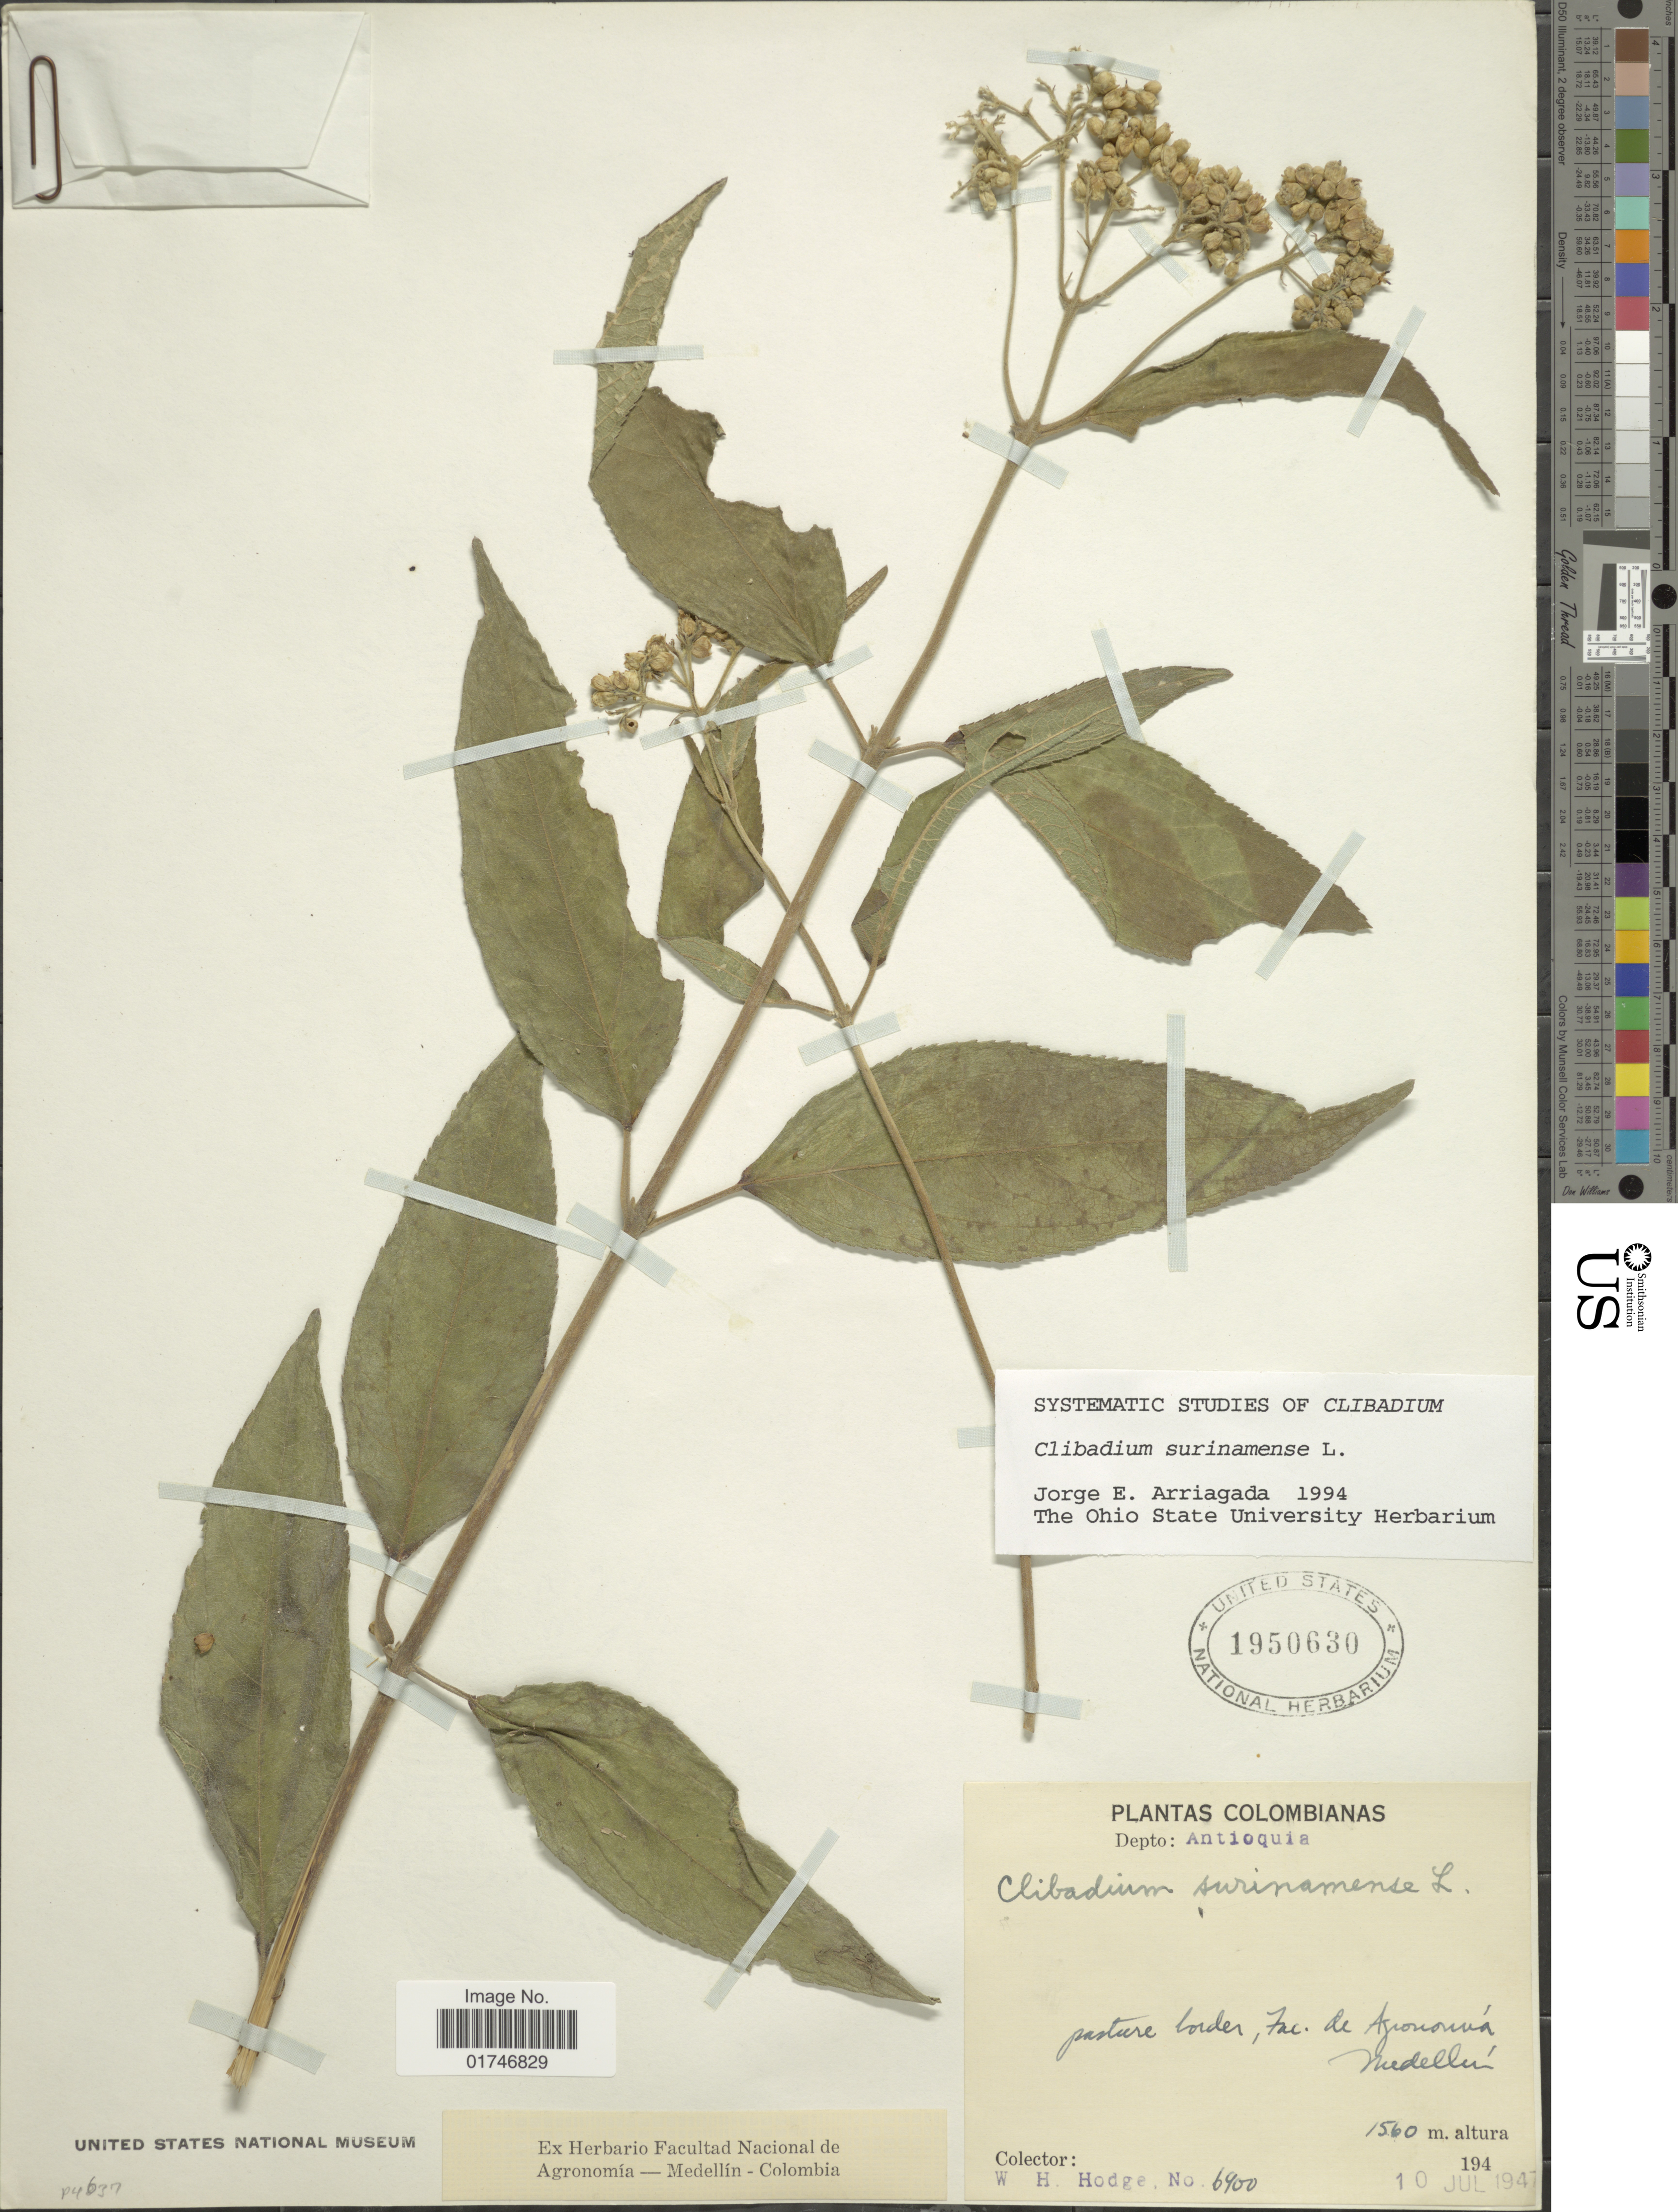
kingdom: Plantae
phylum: Tracheophyta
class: Magnoliopsida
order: Asterales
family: Asteraceae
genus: Clibadium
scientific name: Clibadium surinamense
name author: L.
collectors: W. Hodge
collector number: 6900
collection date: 1947-07-10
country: Colombia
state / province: Antioquia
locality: Depto.: Antioquia. Pasture border, Fac. de Agrononuá, Medellín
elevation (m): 1560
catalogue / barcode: US 1950630